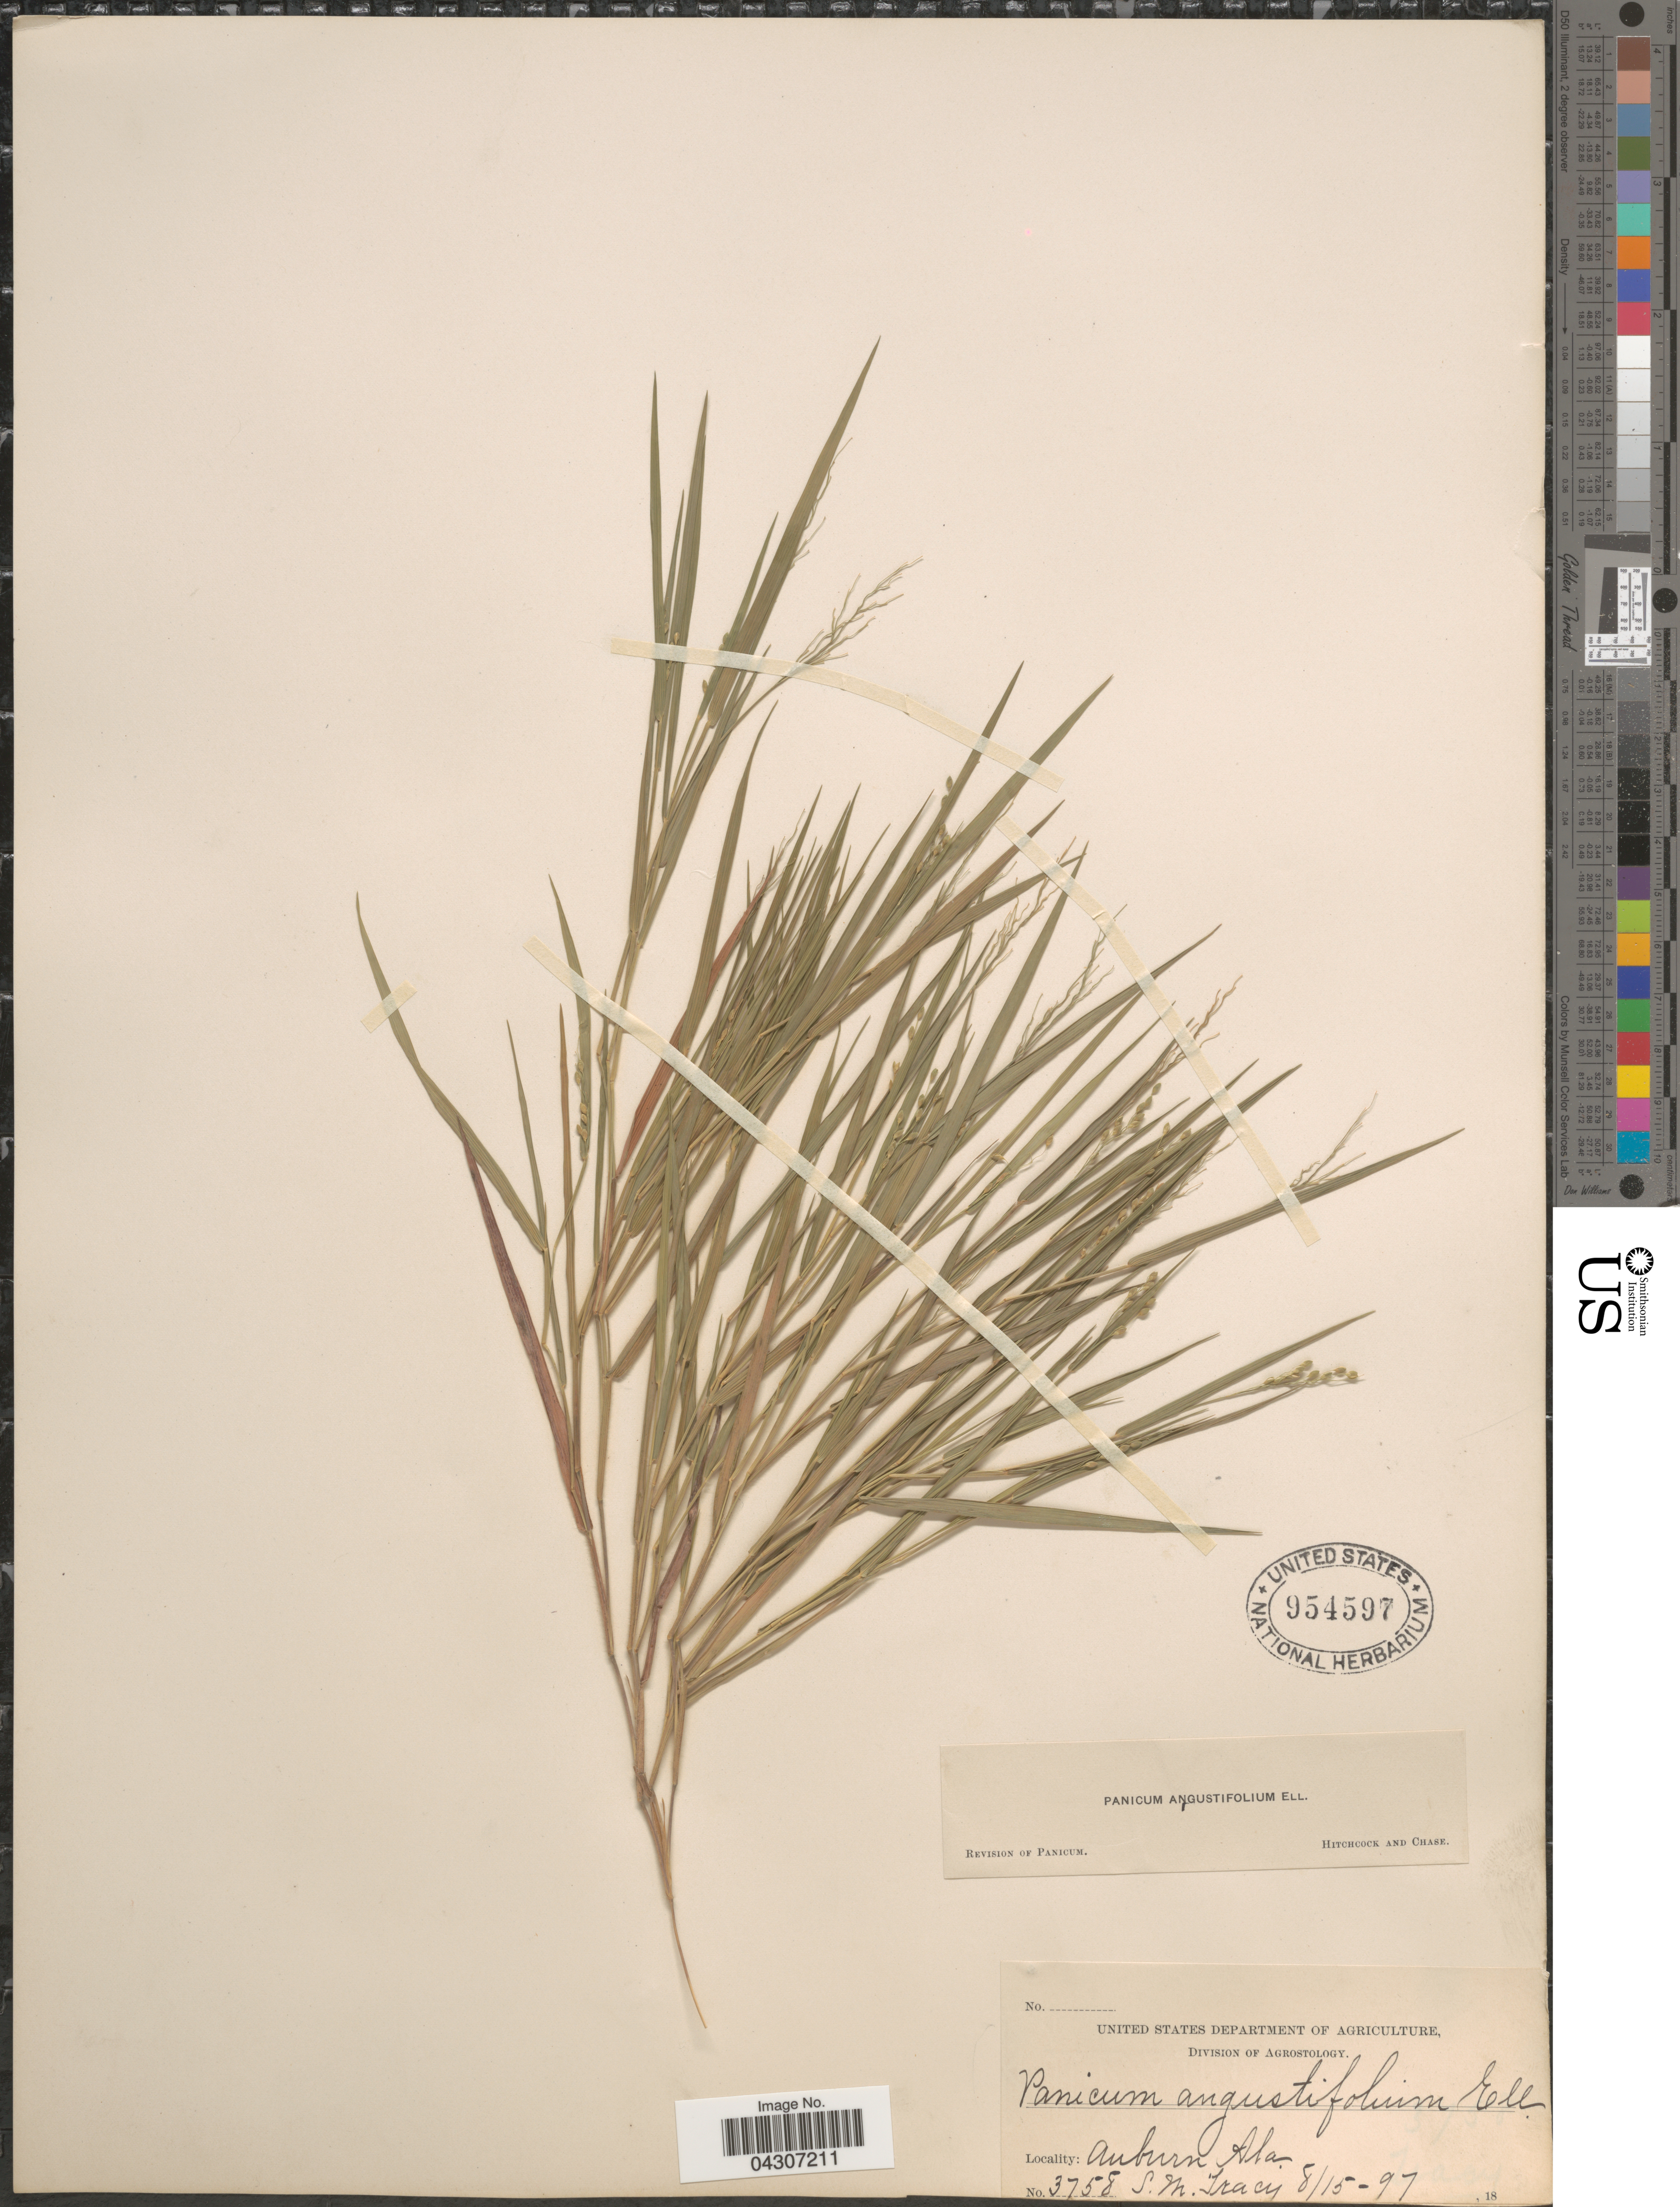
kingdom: Plantae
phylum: Tracheophyta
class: Liliopsida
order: Poales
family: Poaceae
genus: Dichanthelium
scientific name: Dichanthelium aciculare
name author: (Desv. ex Poir.) Gould & C.A. Clark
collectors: S. M. Tracy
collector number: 3758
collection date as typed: Transcribed d/m/y: 15/8/97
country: United States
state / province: Alabama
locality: Auburn.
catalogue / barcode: US 654597